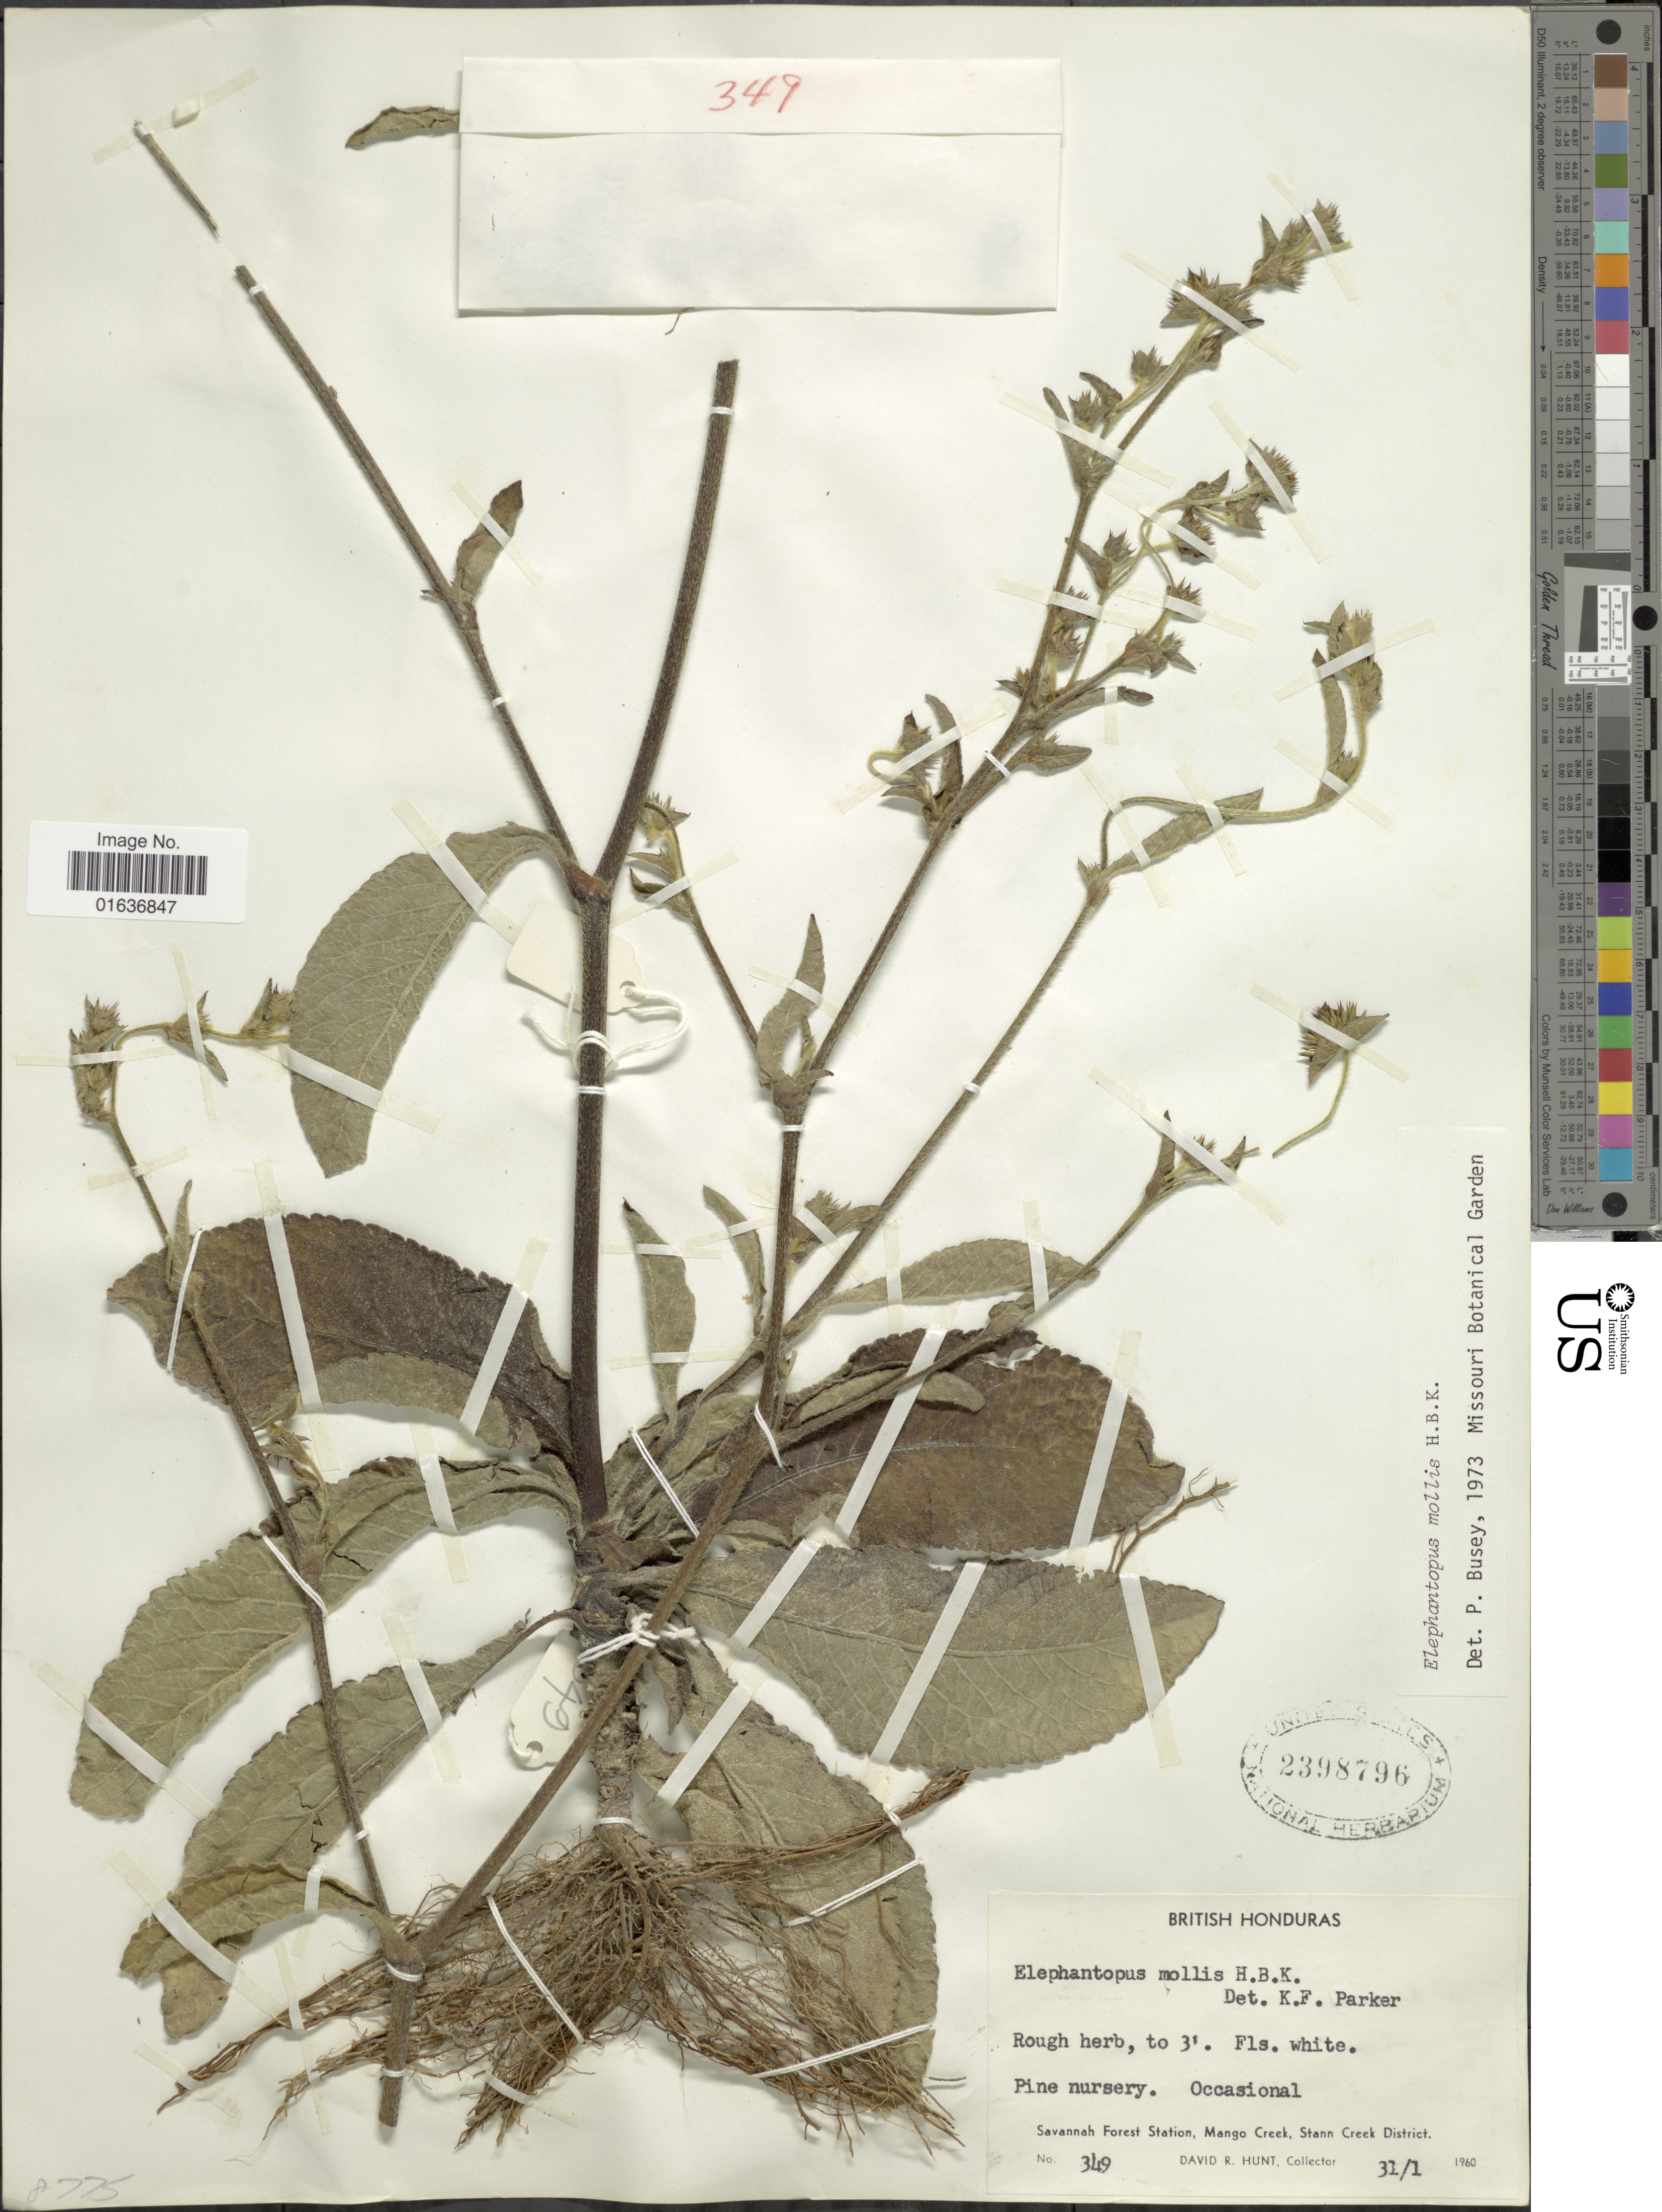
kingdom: Plantae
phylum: Tracheophyta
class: Magnoliopsida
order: Asterales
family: Asteraceae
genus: Elephantopus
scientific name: Elephantopus mollis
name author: Kunth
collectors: D. R. Hunt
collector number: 349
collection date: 1960-01-31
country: Belize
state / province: Stann Creek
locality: British Honduras, Pine nursery, Savannah Forest Station, Mango Creel, Stann Creek District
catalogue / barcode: US 2398769